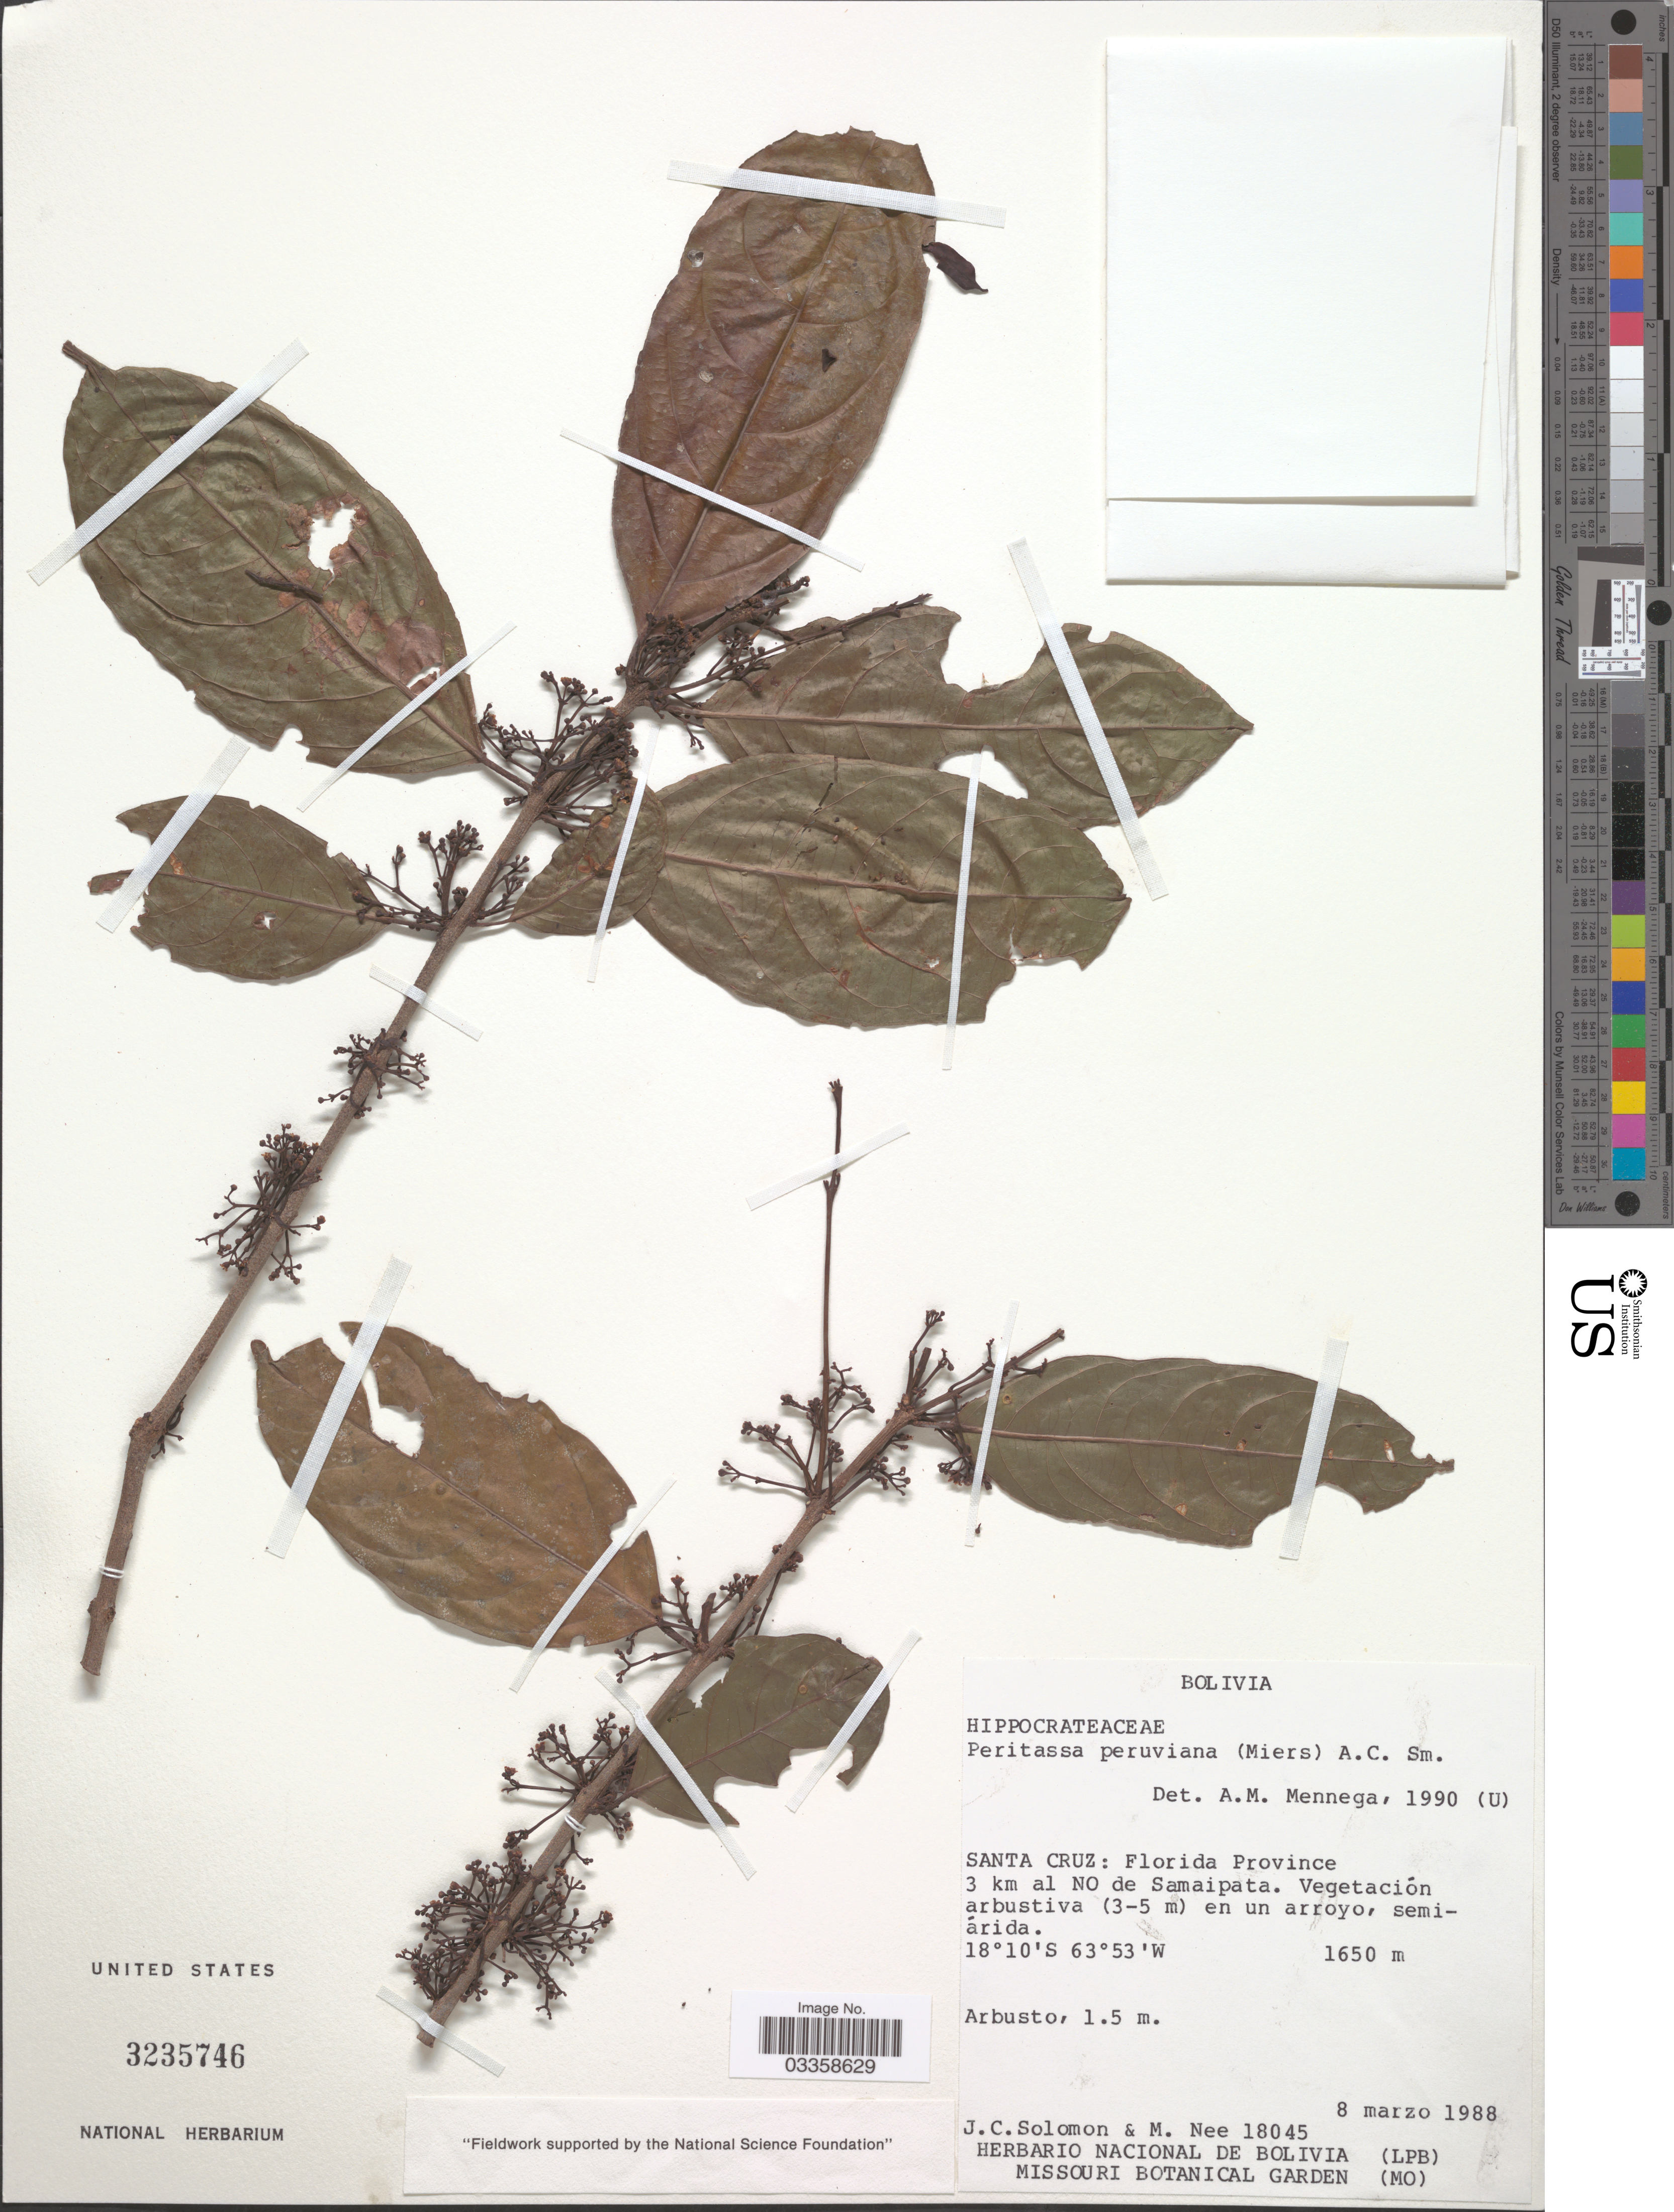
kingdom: Plantae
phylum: Tracheophyta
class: Magnoliopsida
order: Celastrales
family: Celastraceae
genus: Peritassa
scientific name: Peritassa peruviana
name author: (Miers) A.C. Sm.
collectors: J. C. Solomon & M. Nee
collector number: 18045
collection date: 1988-03-08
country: Bolivia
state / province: Santa Cruz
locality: Florida Province, 3 km al NO de Samaipata.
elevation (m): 1650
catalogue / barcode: US 3235746